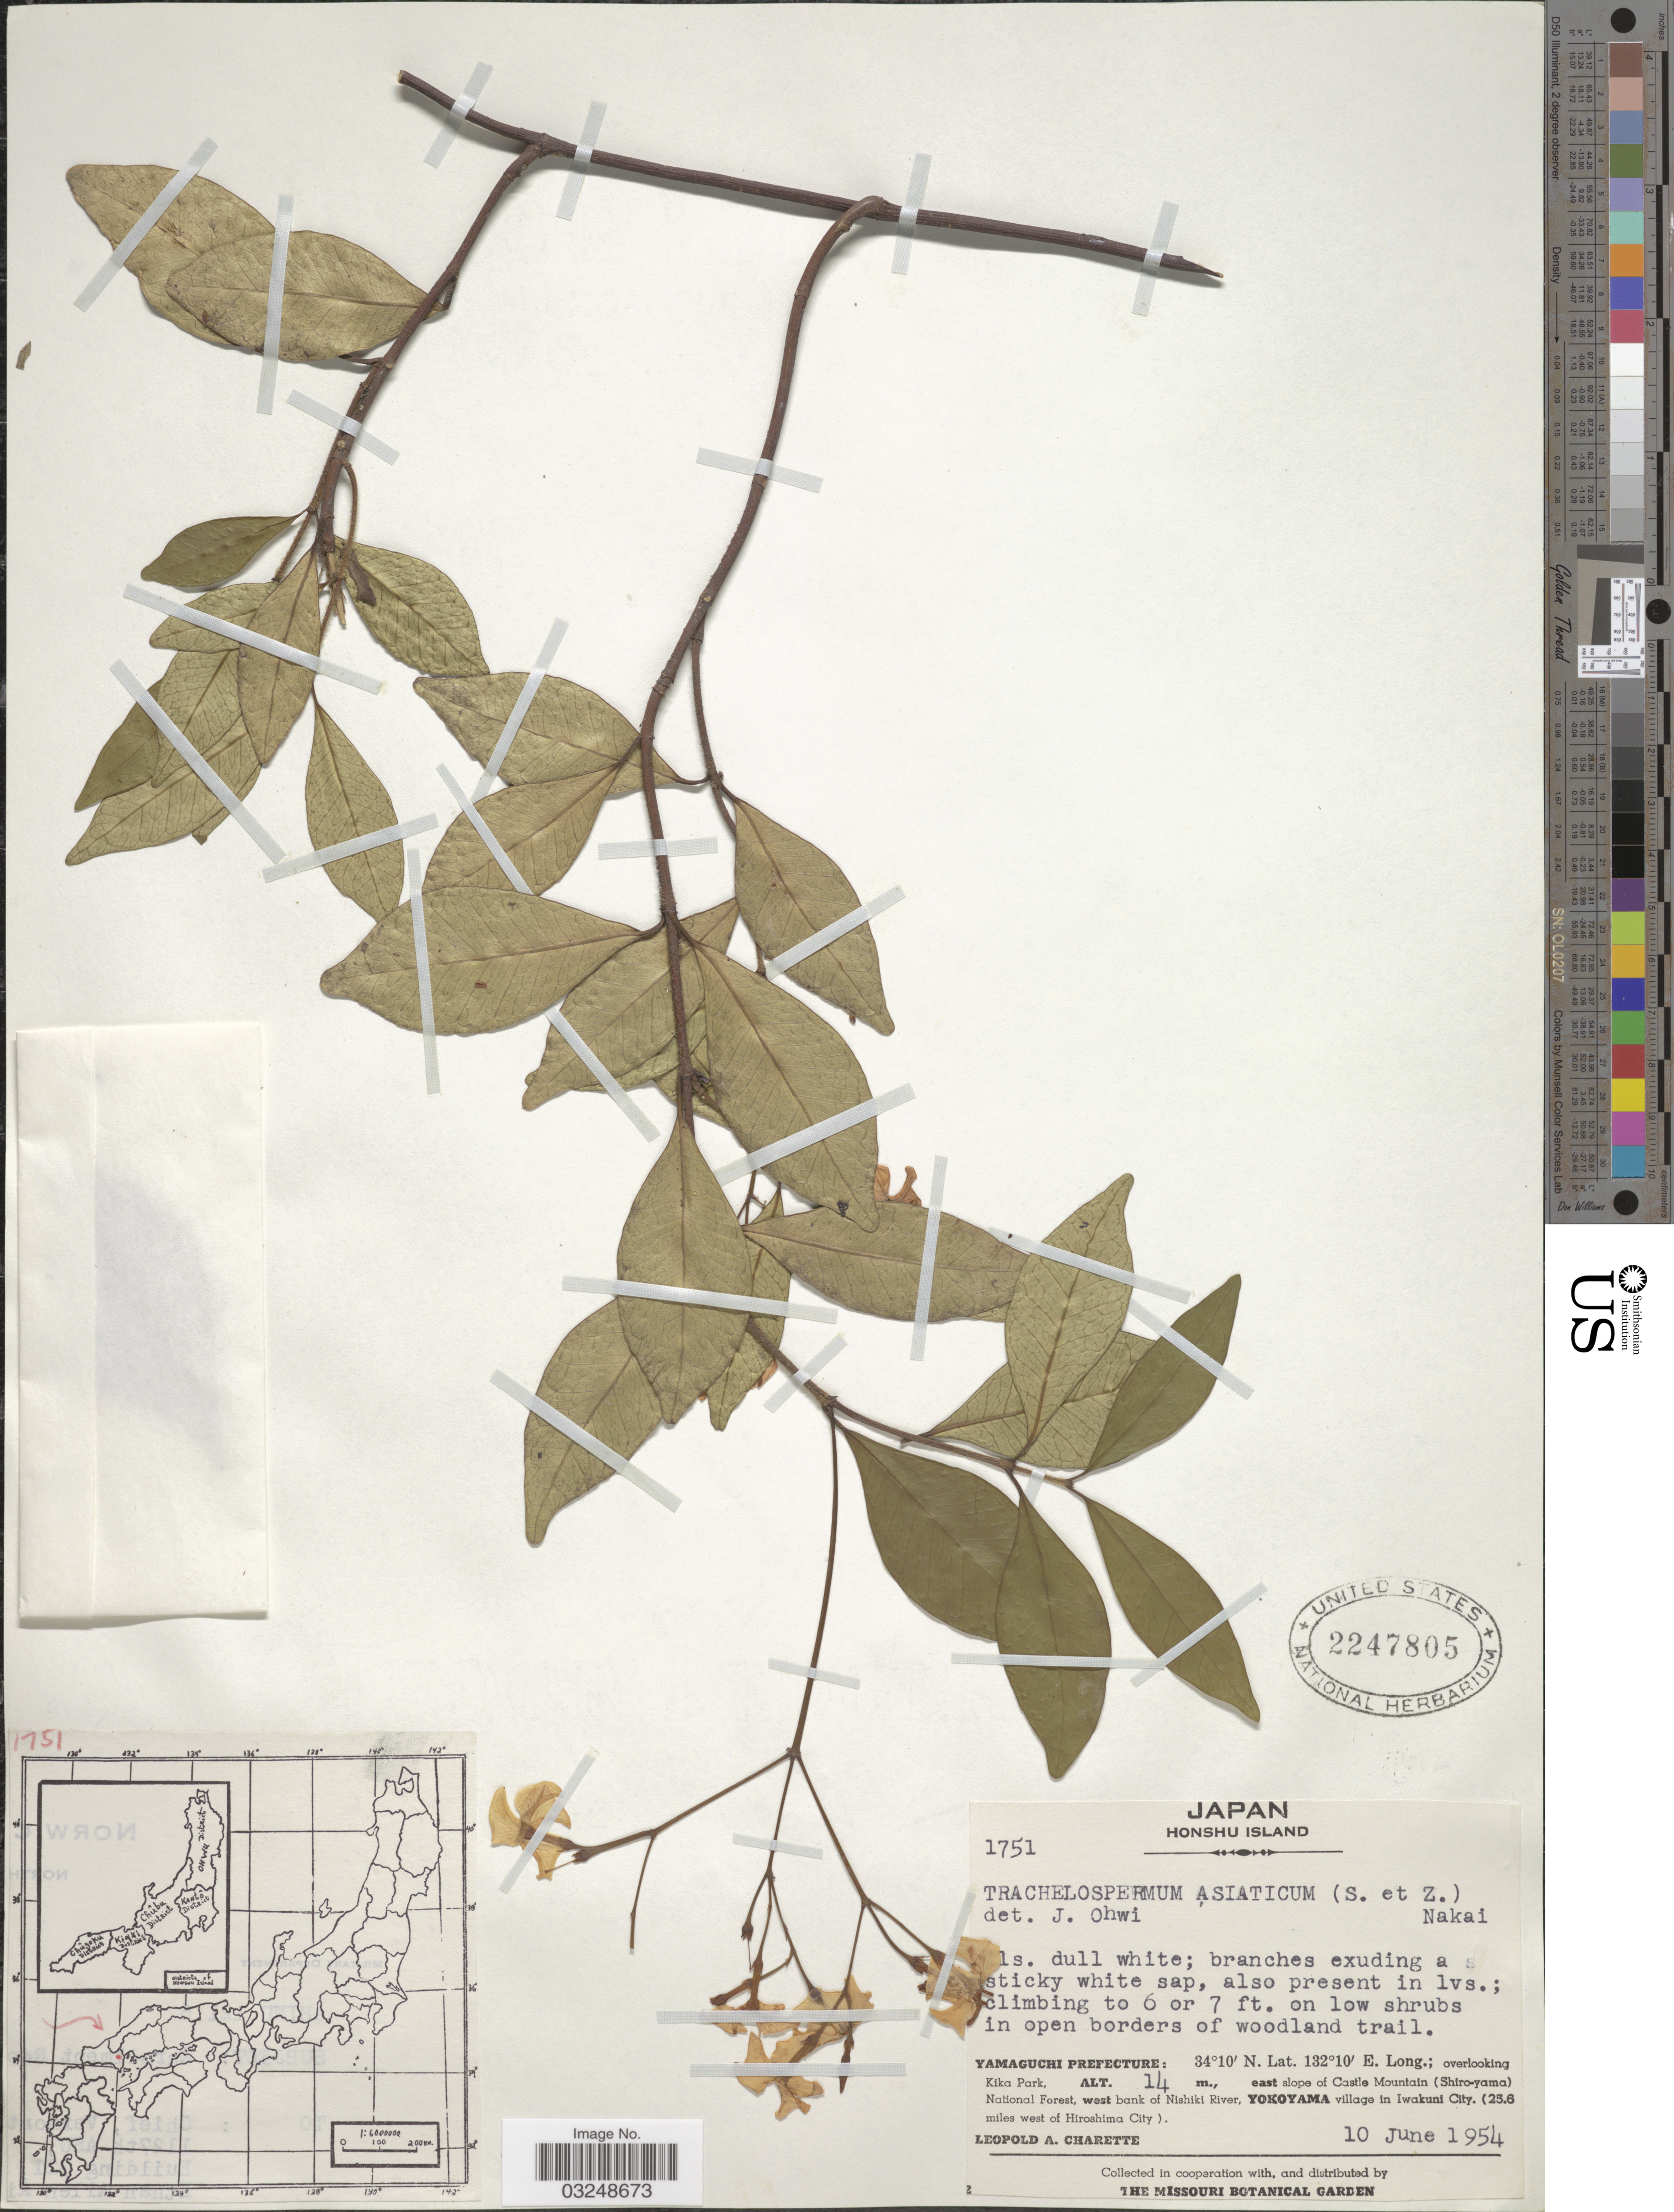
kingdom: Plantae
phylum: Tracheophyta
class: Magnoliopsida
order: Gentianales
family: Apocynaceae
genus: Trachelospermum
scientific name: Trachelospermum asiaticum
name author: (Siebold & Zucc.) Nakai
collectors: L. A. Charette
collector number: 1751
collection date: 1954-06-10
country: Japan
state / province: Yamaguti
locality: Honshu Island, Yamaguchi Prefecture: overlooking Kika Park, east slope of Castle Mountain (Shiro-yama) National Forest, west of bank of Nishiki River, Yokoyama village in Iwakuni City (25.6 miles west of Hiroshima City).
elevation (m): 14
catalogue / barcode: US 2247805